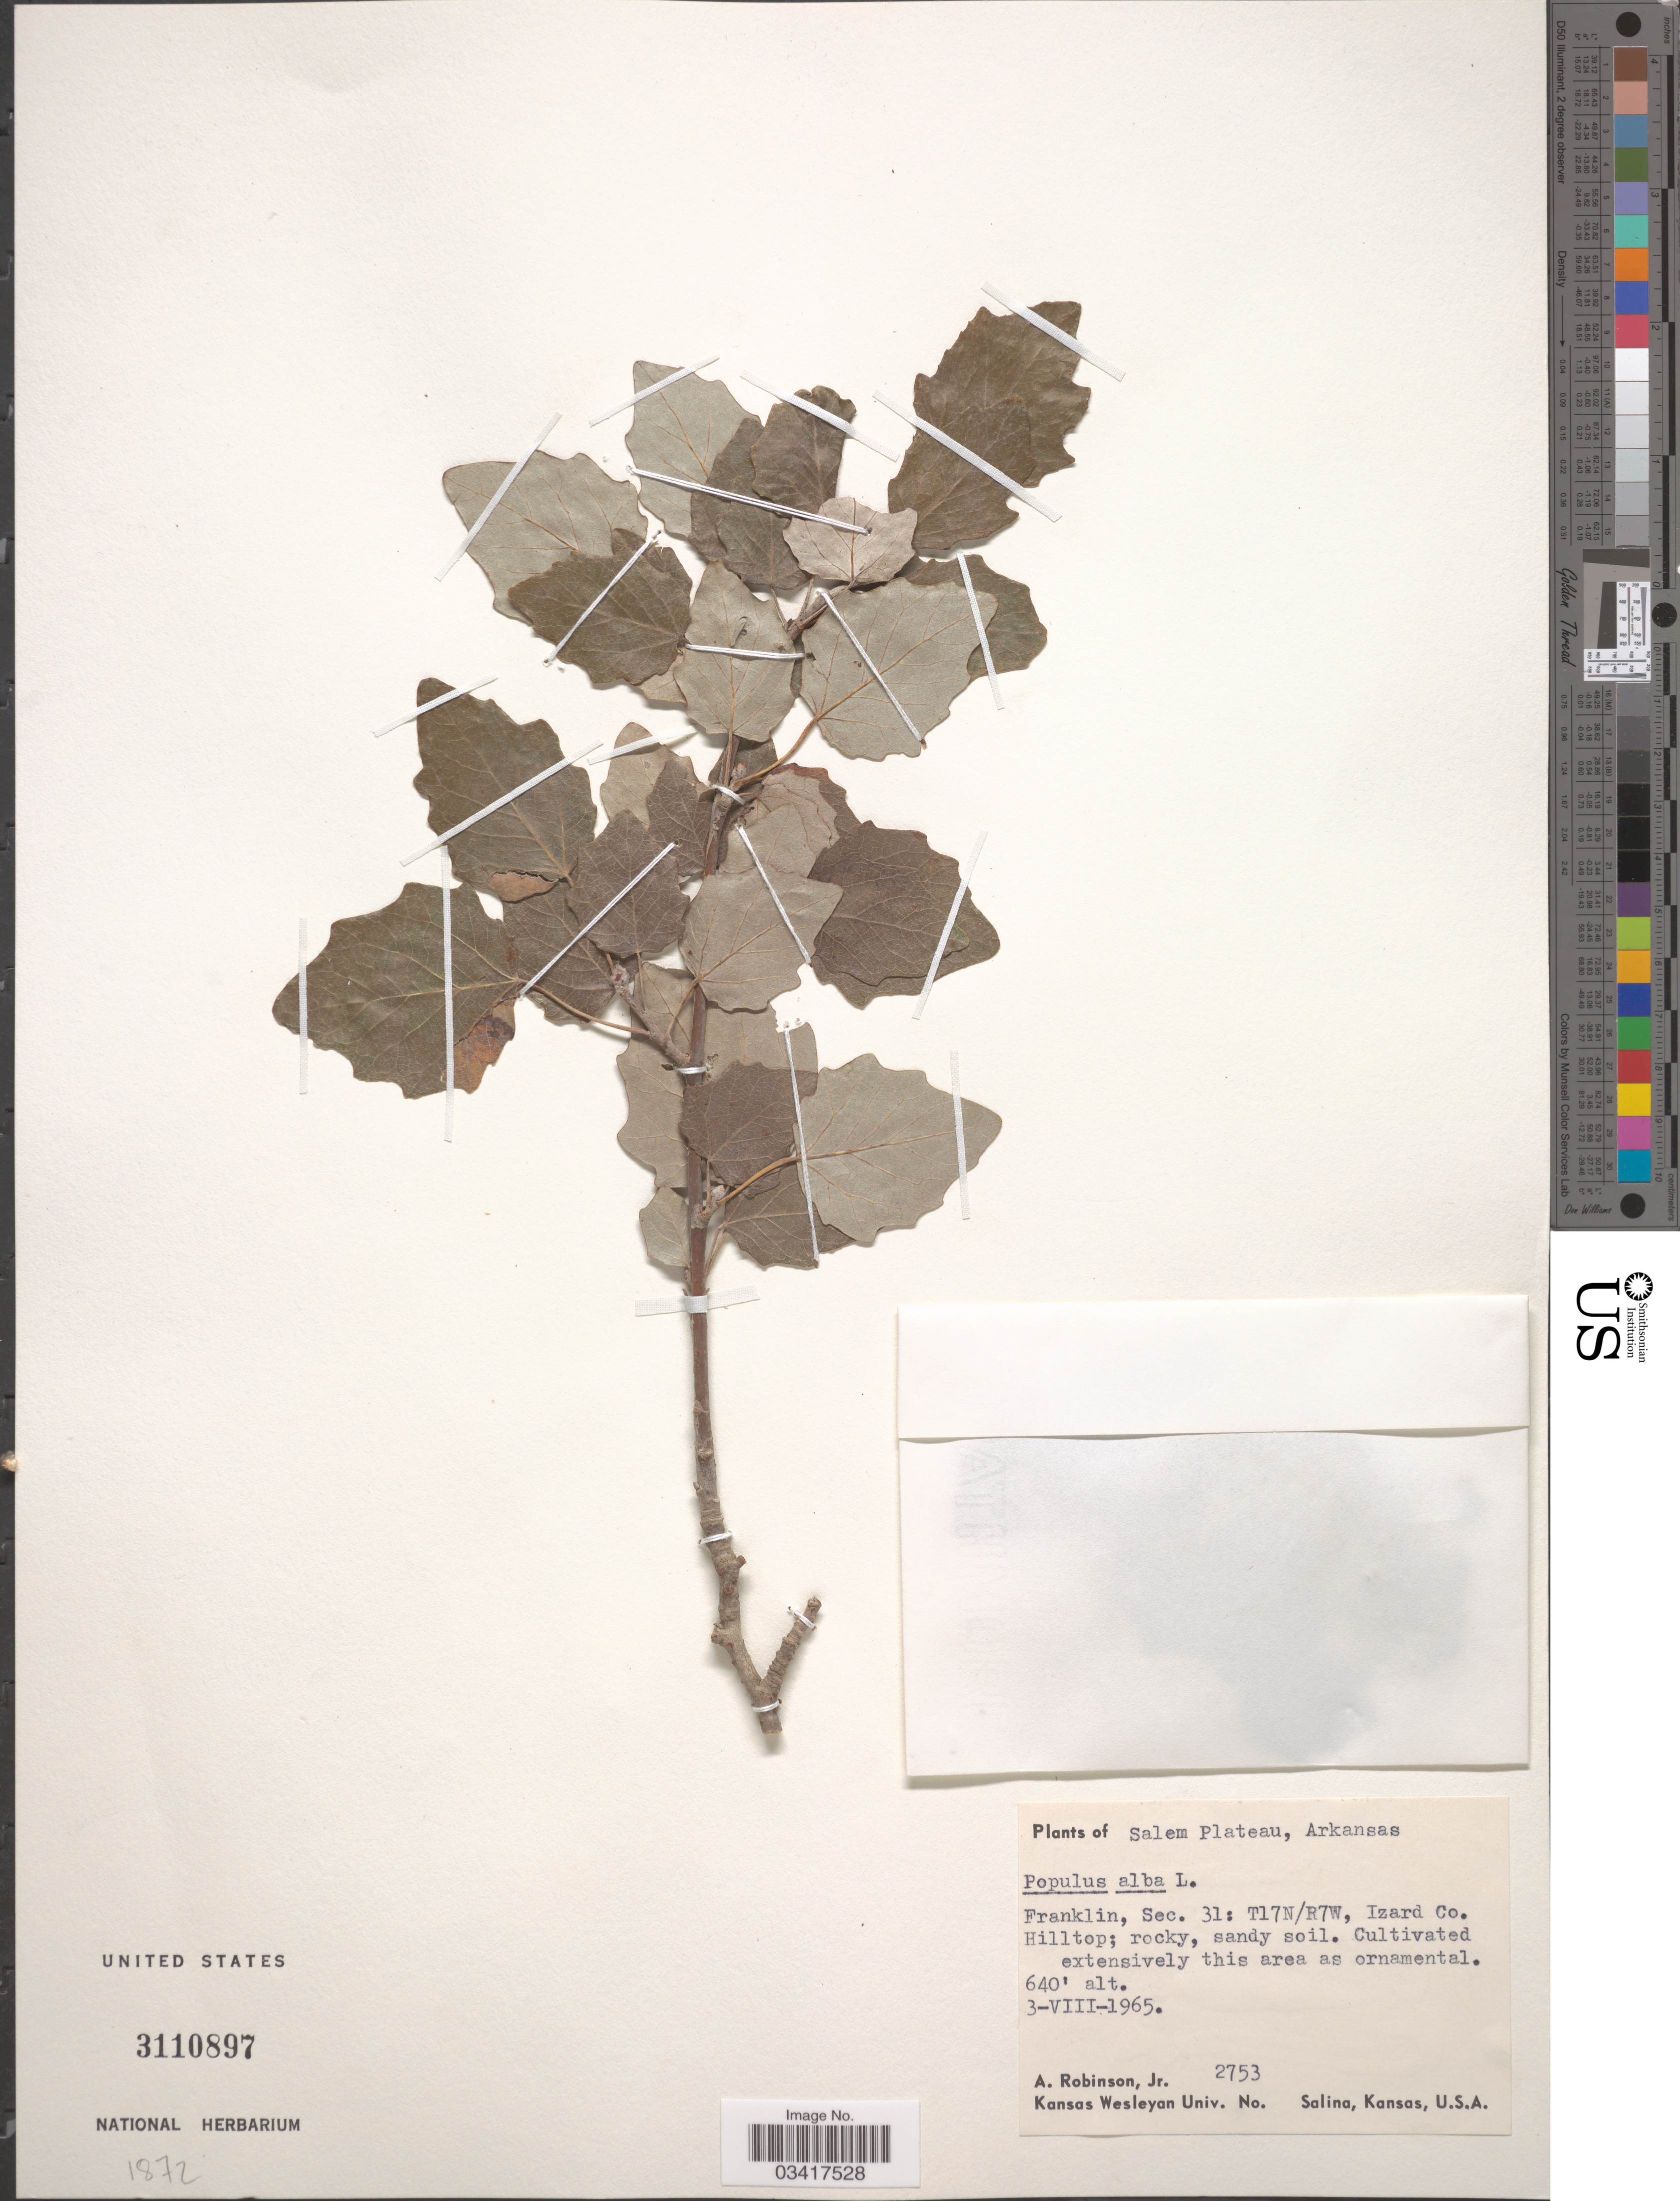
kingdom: Plantae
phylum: Tracheophyta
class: Magnoliopsida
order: Malpighiales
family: Salicaceae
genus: Populus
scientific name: Populus alba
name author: L.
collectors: A. Robinson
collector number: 2753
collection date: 1965-08-03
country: United States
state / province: Arkansas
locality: Salem Plateau. Franklin, Sec. 31: T17N/R7W, Izard Co.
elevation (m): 195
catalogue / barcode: US 3110897